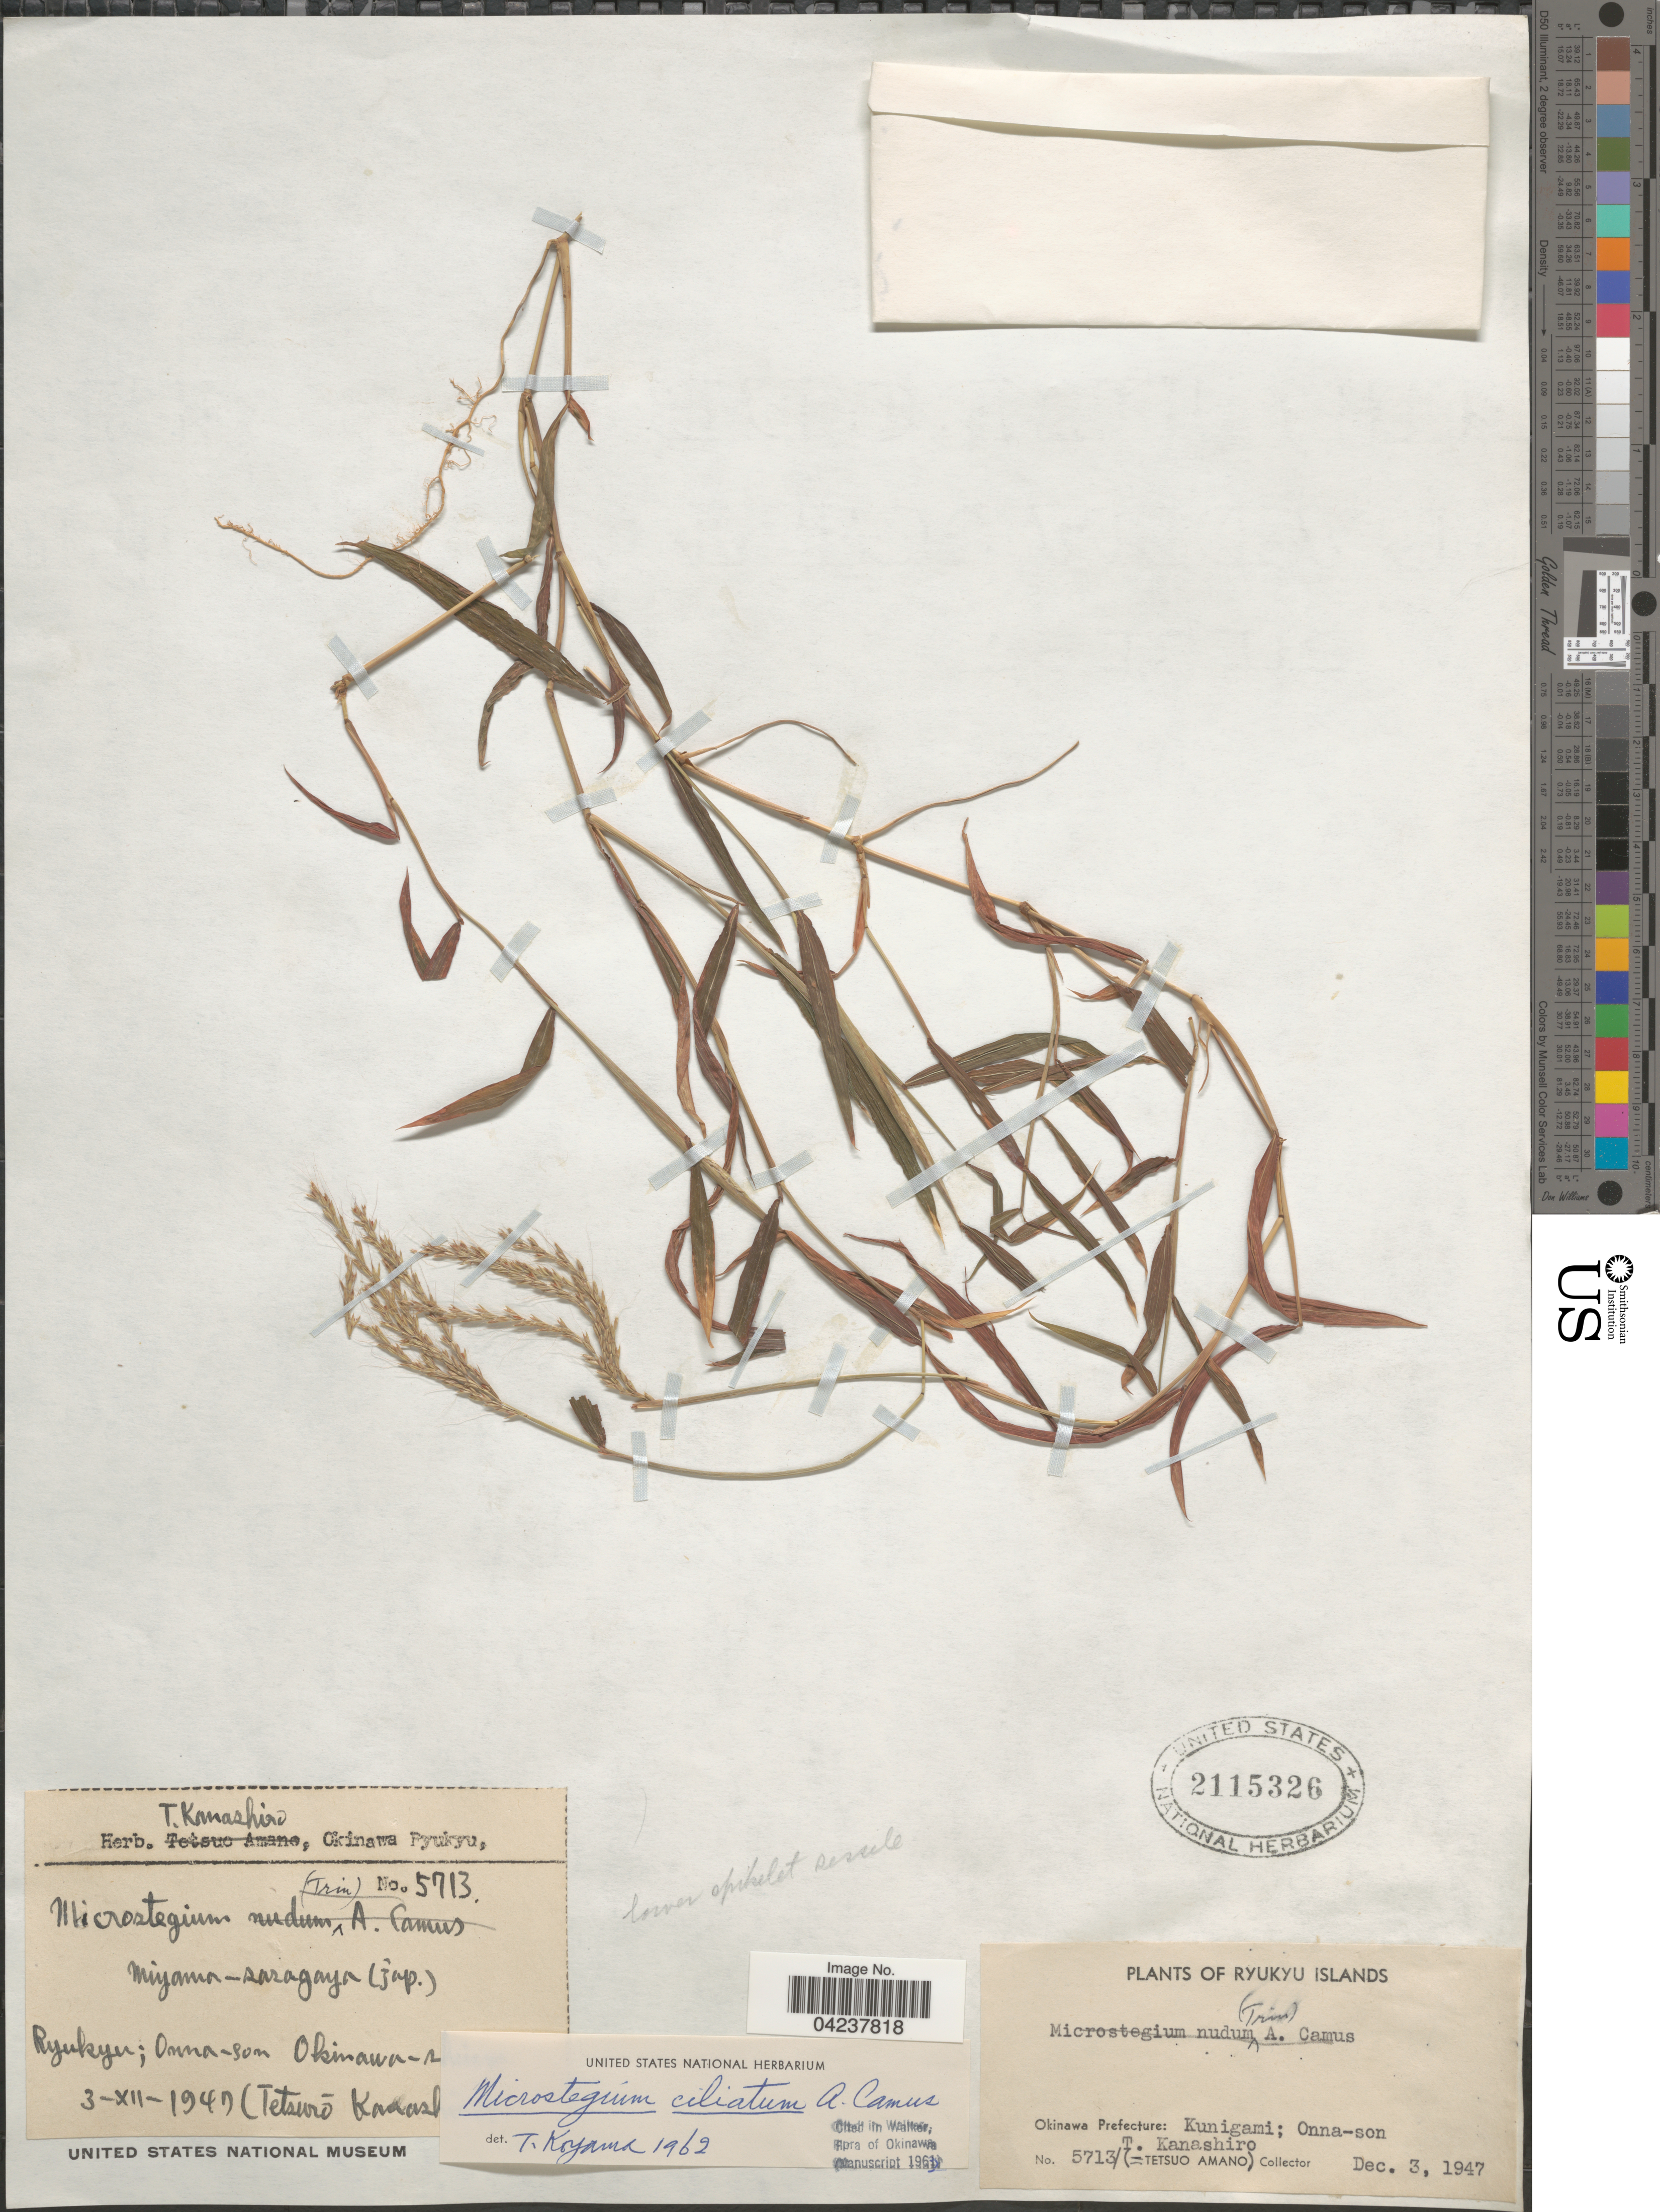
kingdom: Plantae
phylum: Tracheophyta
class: Liliopsida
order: Poales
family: Poaceae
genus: Microstegium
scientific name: Microstegium ciliatum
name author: (Trin.) A. Camus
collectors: T. Kanashiro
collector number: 5713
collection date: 1947-12-03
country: Japan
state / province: Okinawa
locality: Ryukyu Islands. Okinawa Prefecture: Onna-son.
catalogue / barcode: US 2115326